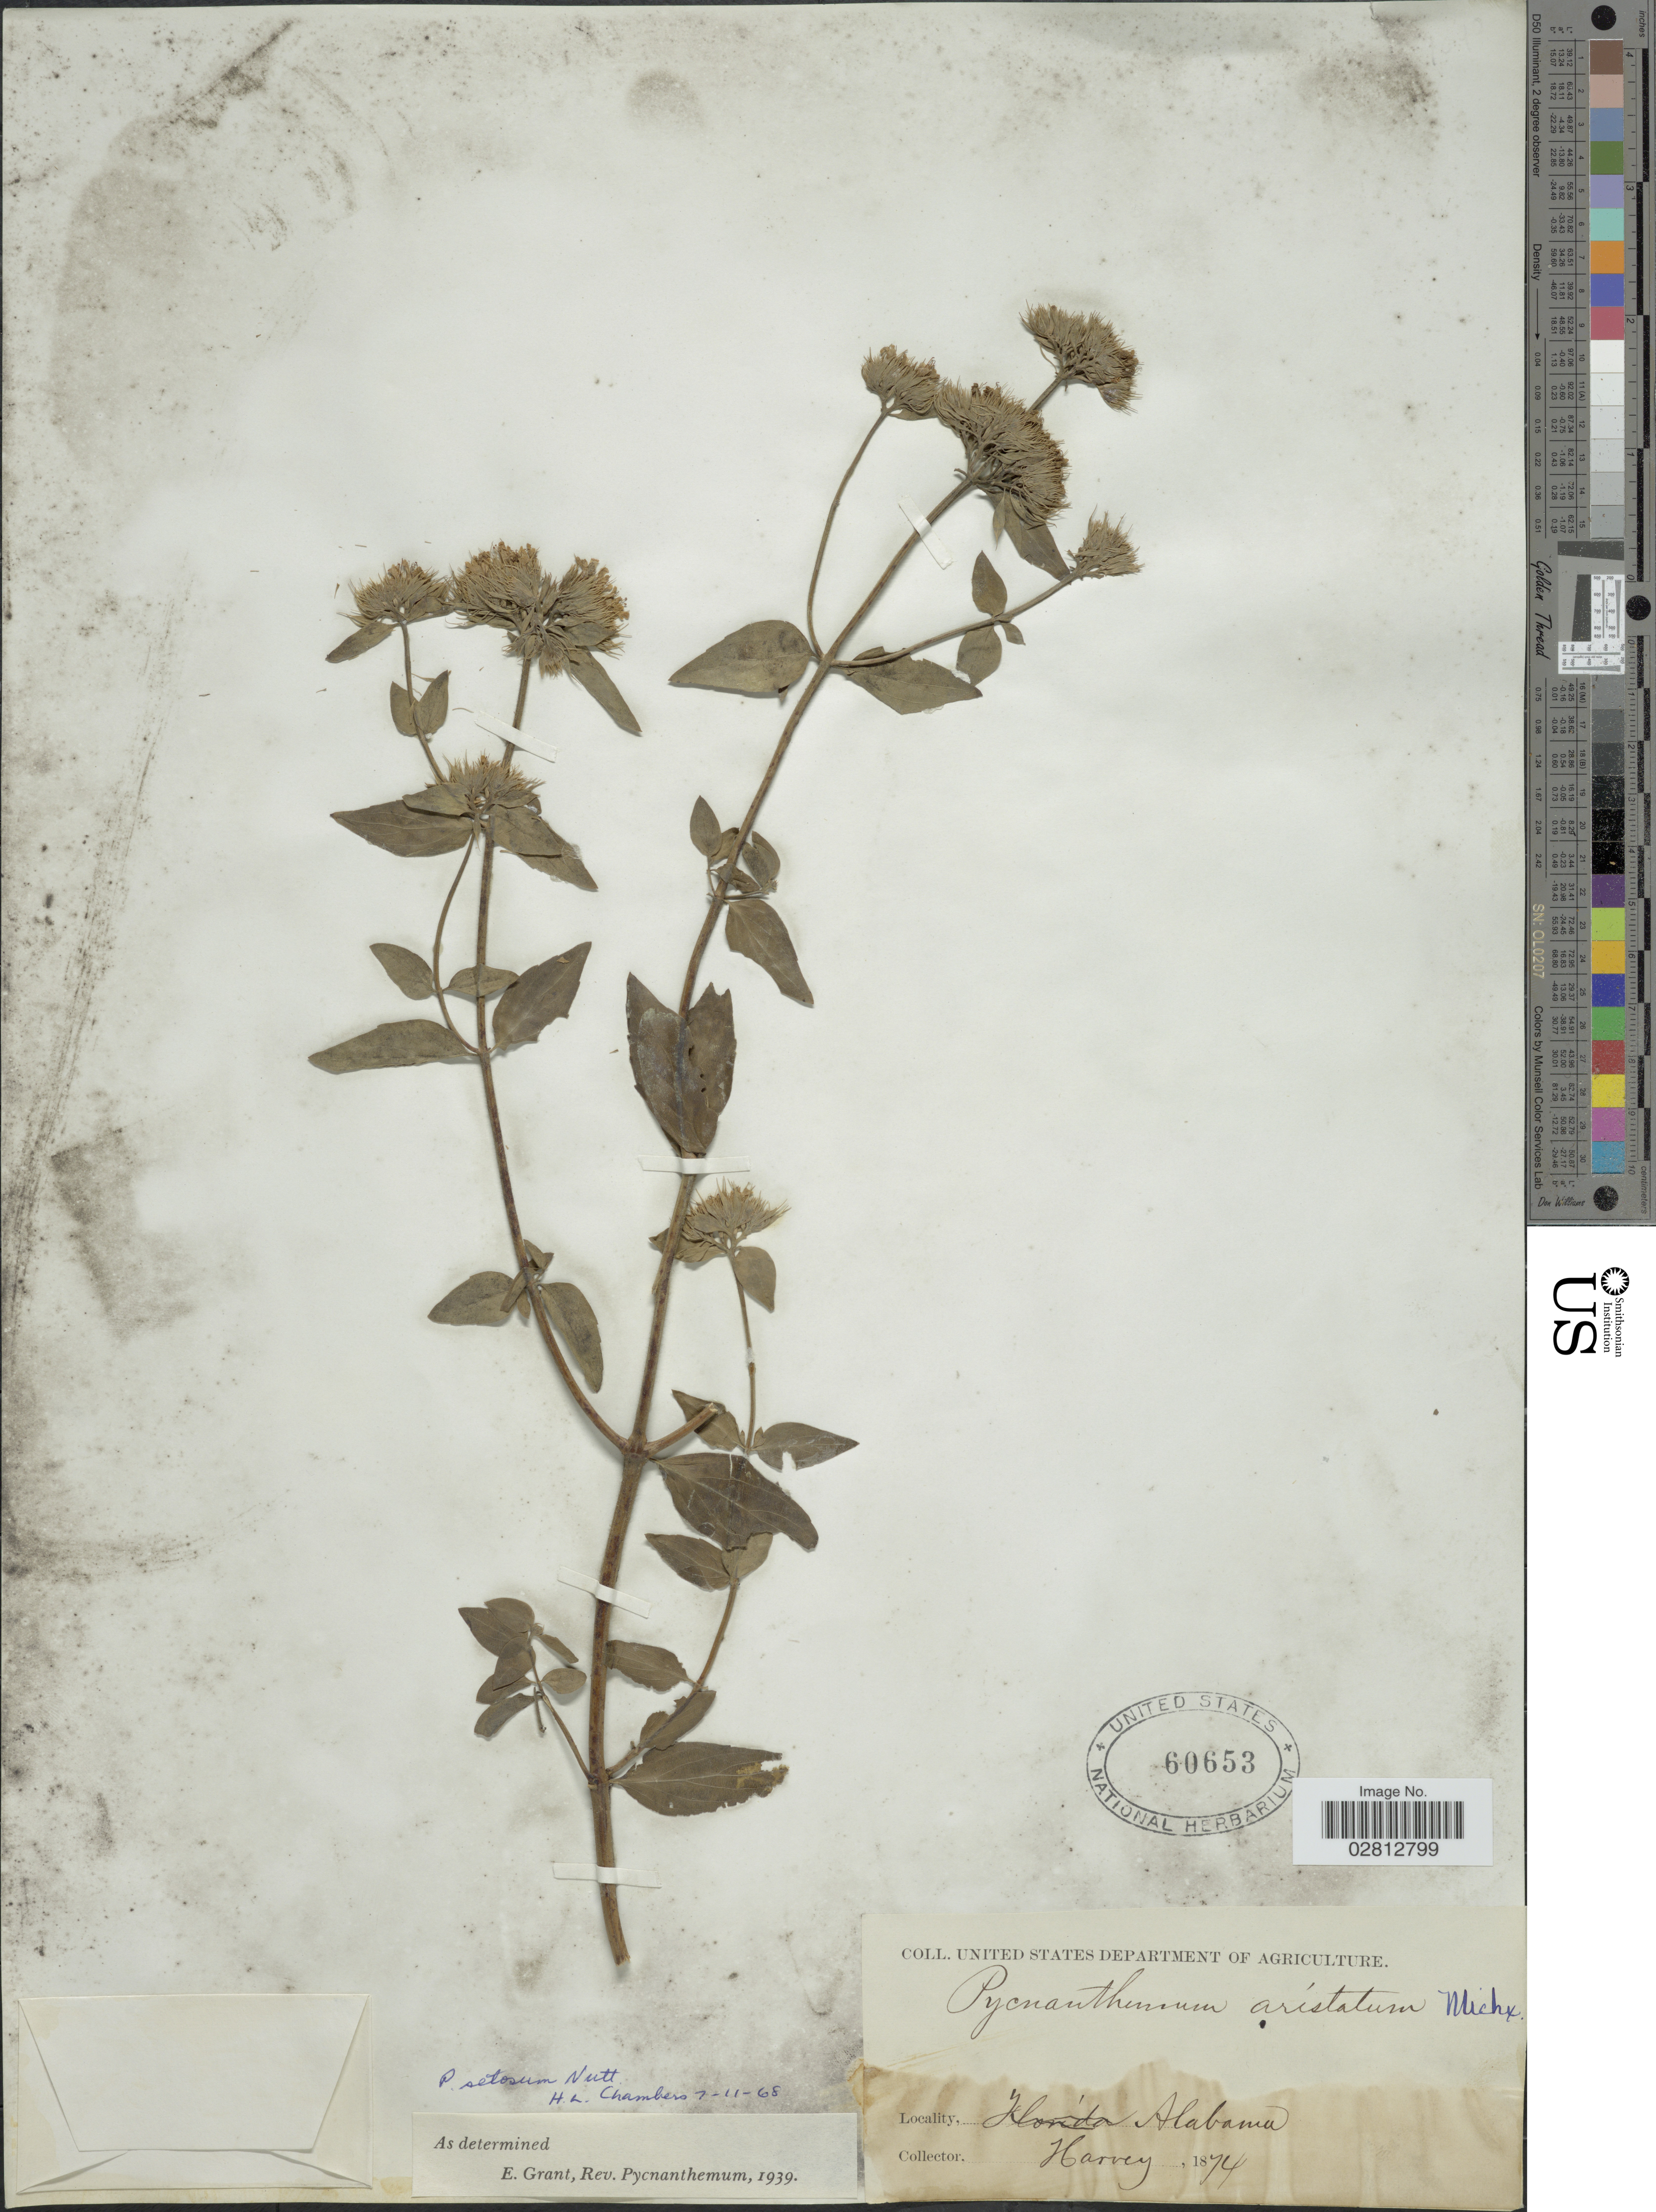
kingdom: Plantae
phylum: Tracheophyta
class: Magnoliopsida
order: Lamiales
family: Lamiaceae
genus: Pycnanthemum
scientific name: Pycnanthemum setosum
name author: Nutt.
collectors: -. Harvey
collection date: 1874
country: United States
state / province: Alabama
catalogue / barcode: US 60653